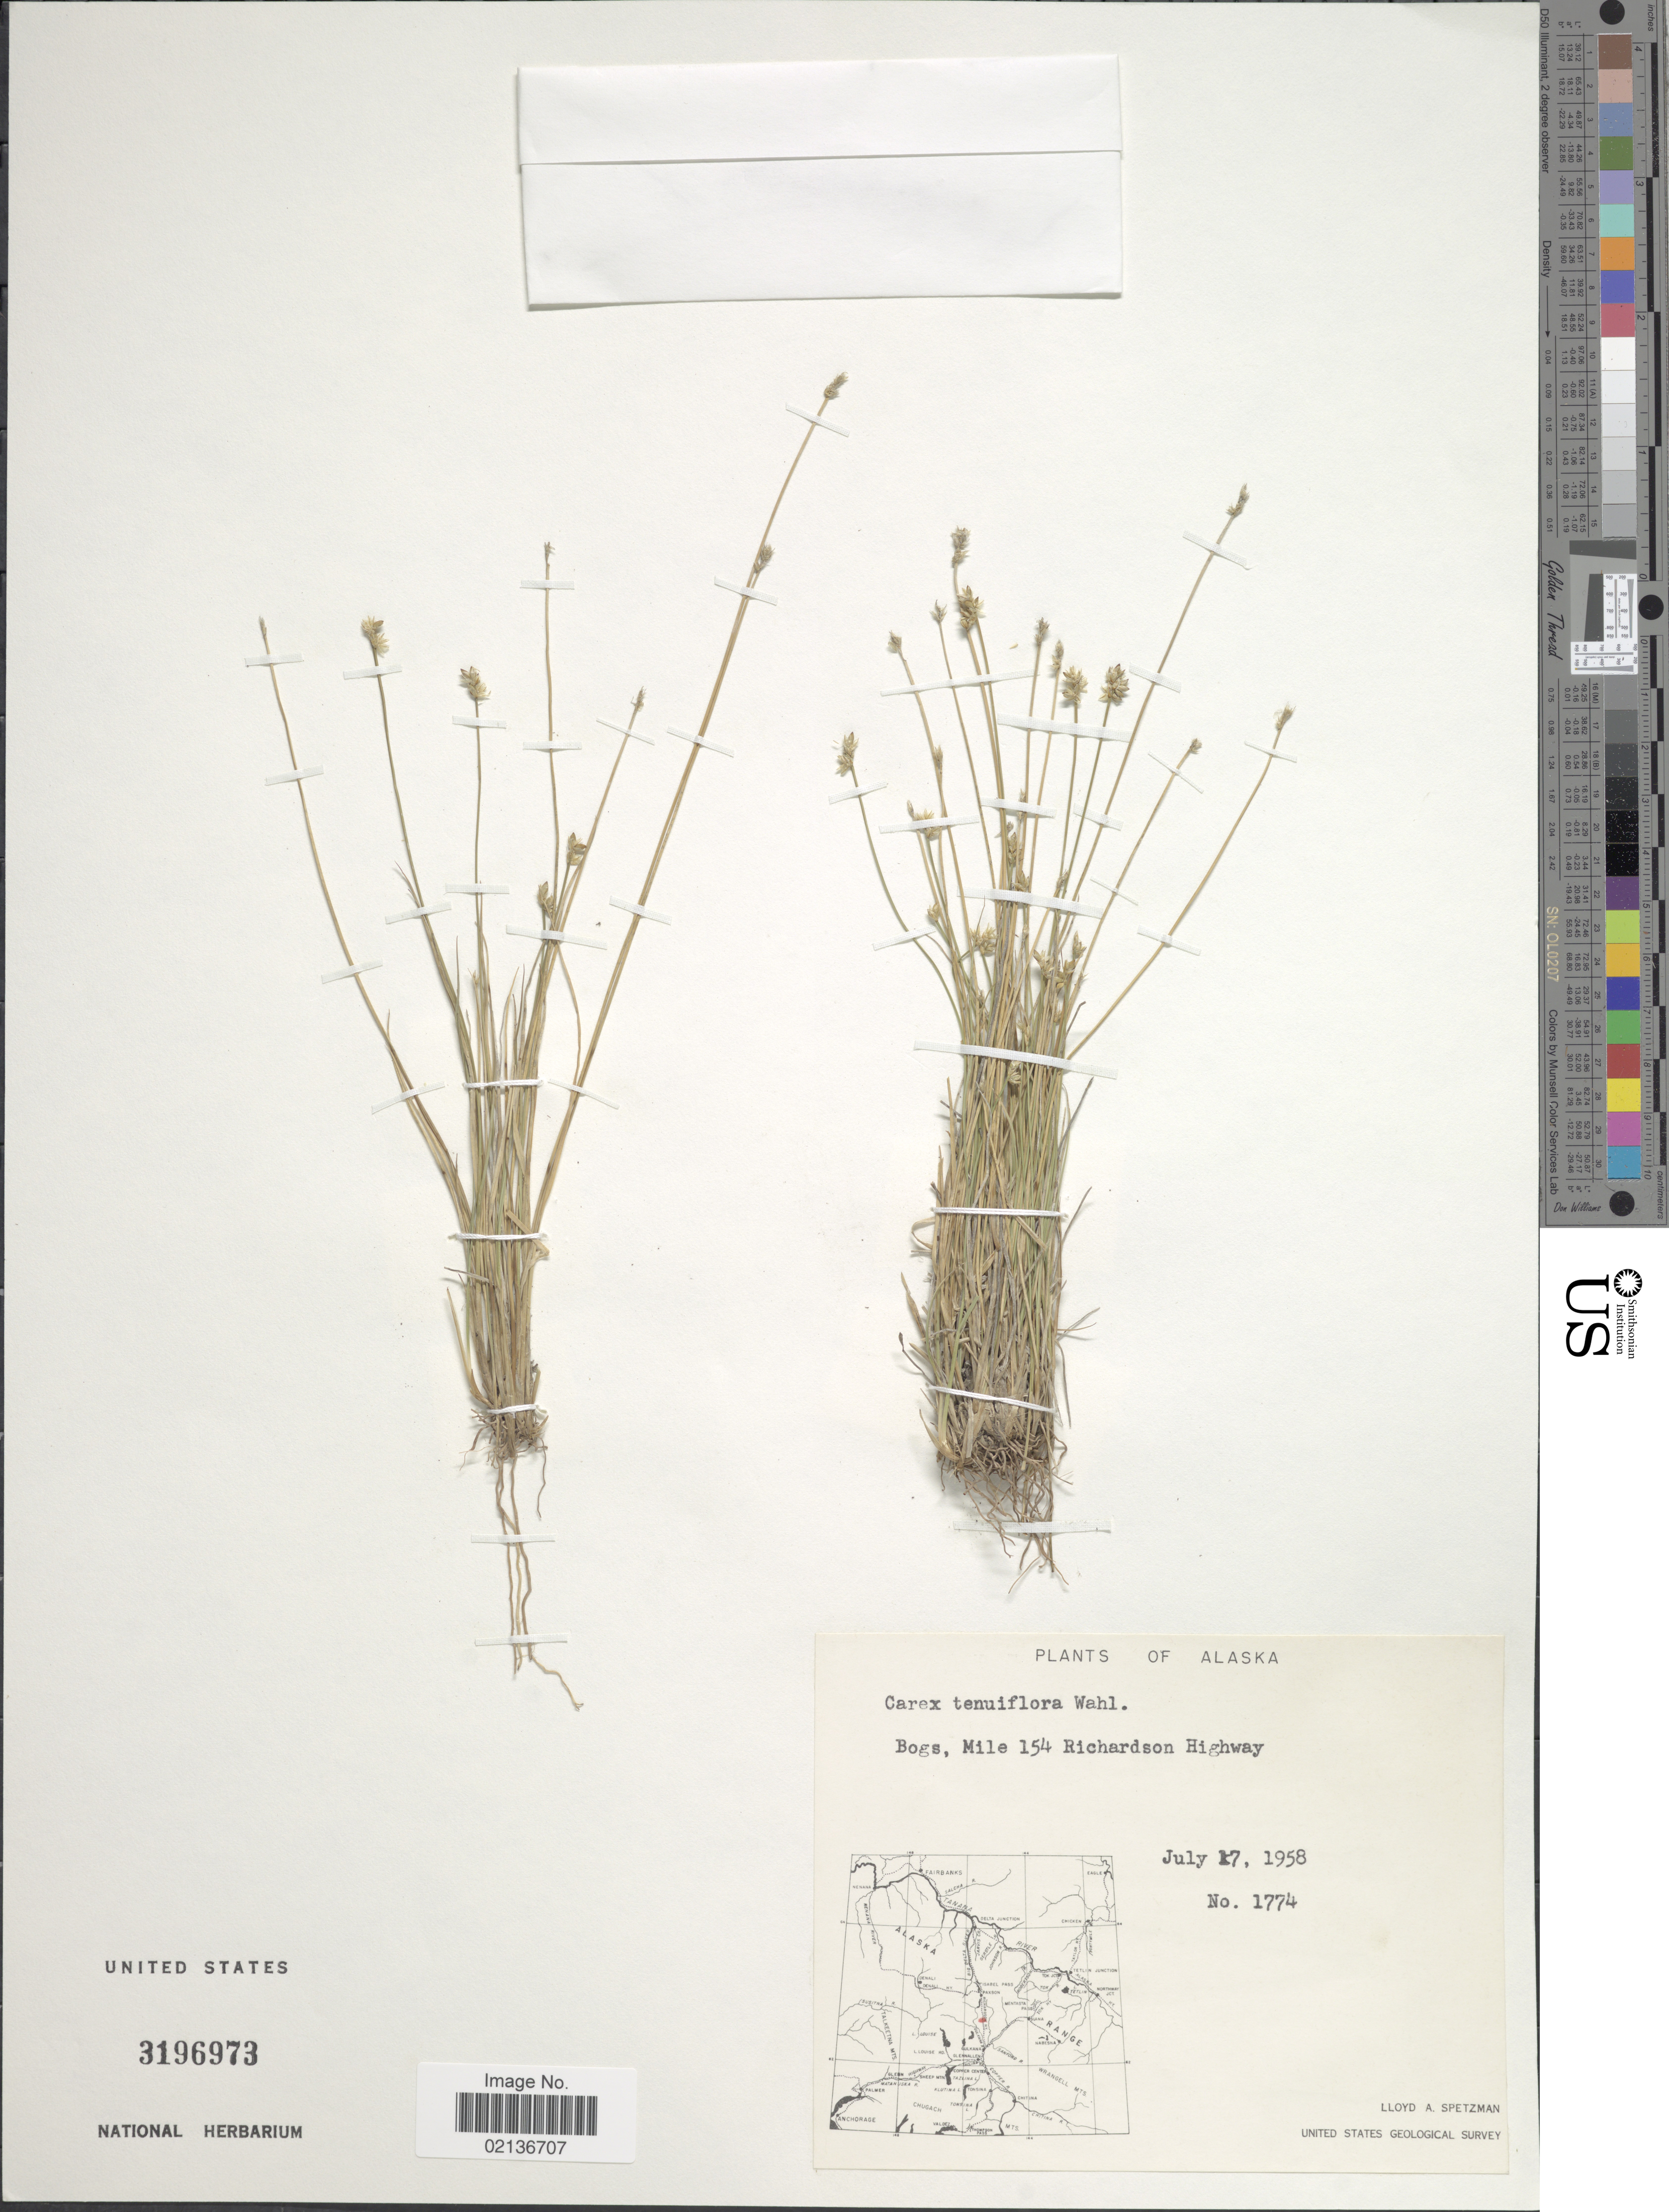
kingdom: Plantae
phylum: Tracheophyta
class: Liliopsida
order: Poales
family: Cyperaceae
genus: Carex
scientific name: Carex tenuiflora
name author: Wahlenb.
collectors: L. Spetzman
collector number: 1774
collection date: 1958-07-17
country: United States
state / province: Alaska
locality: Bogs, Mile 154 Richardson Highway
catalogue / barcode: US 3196973